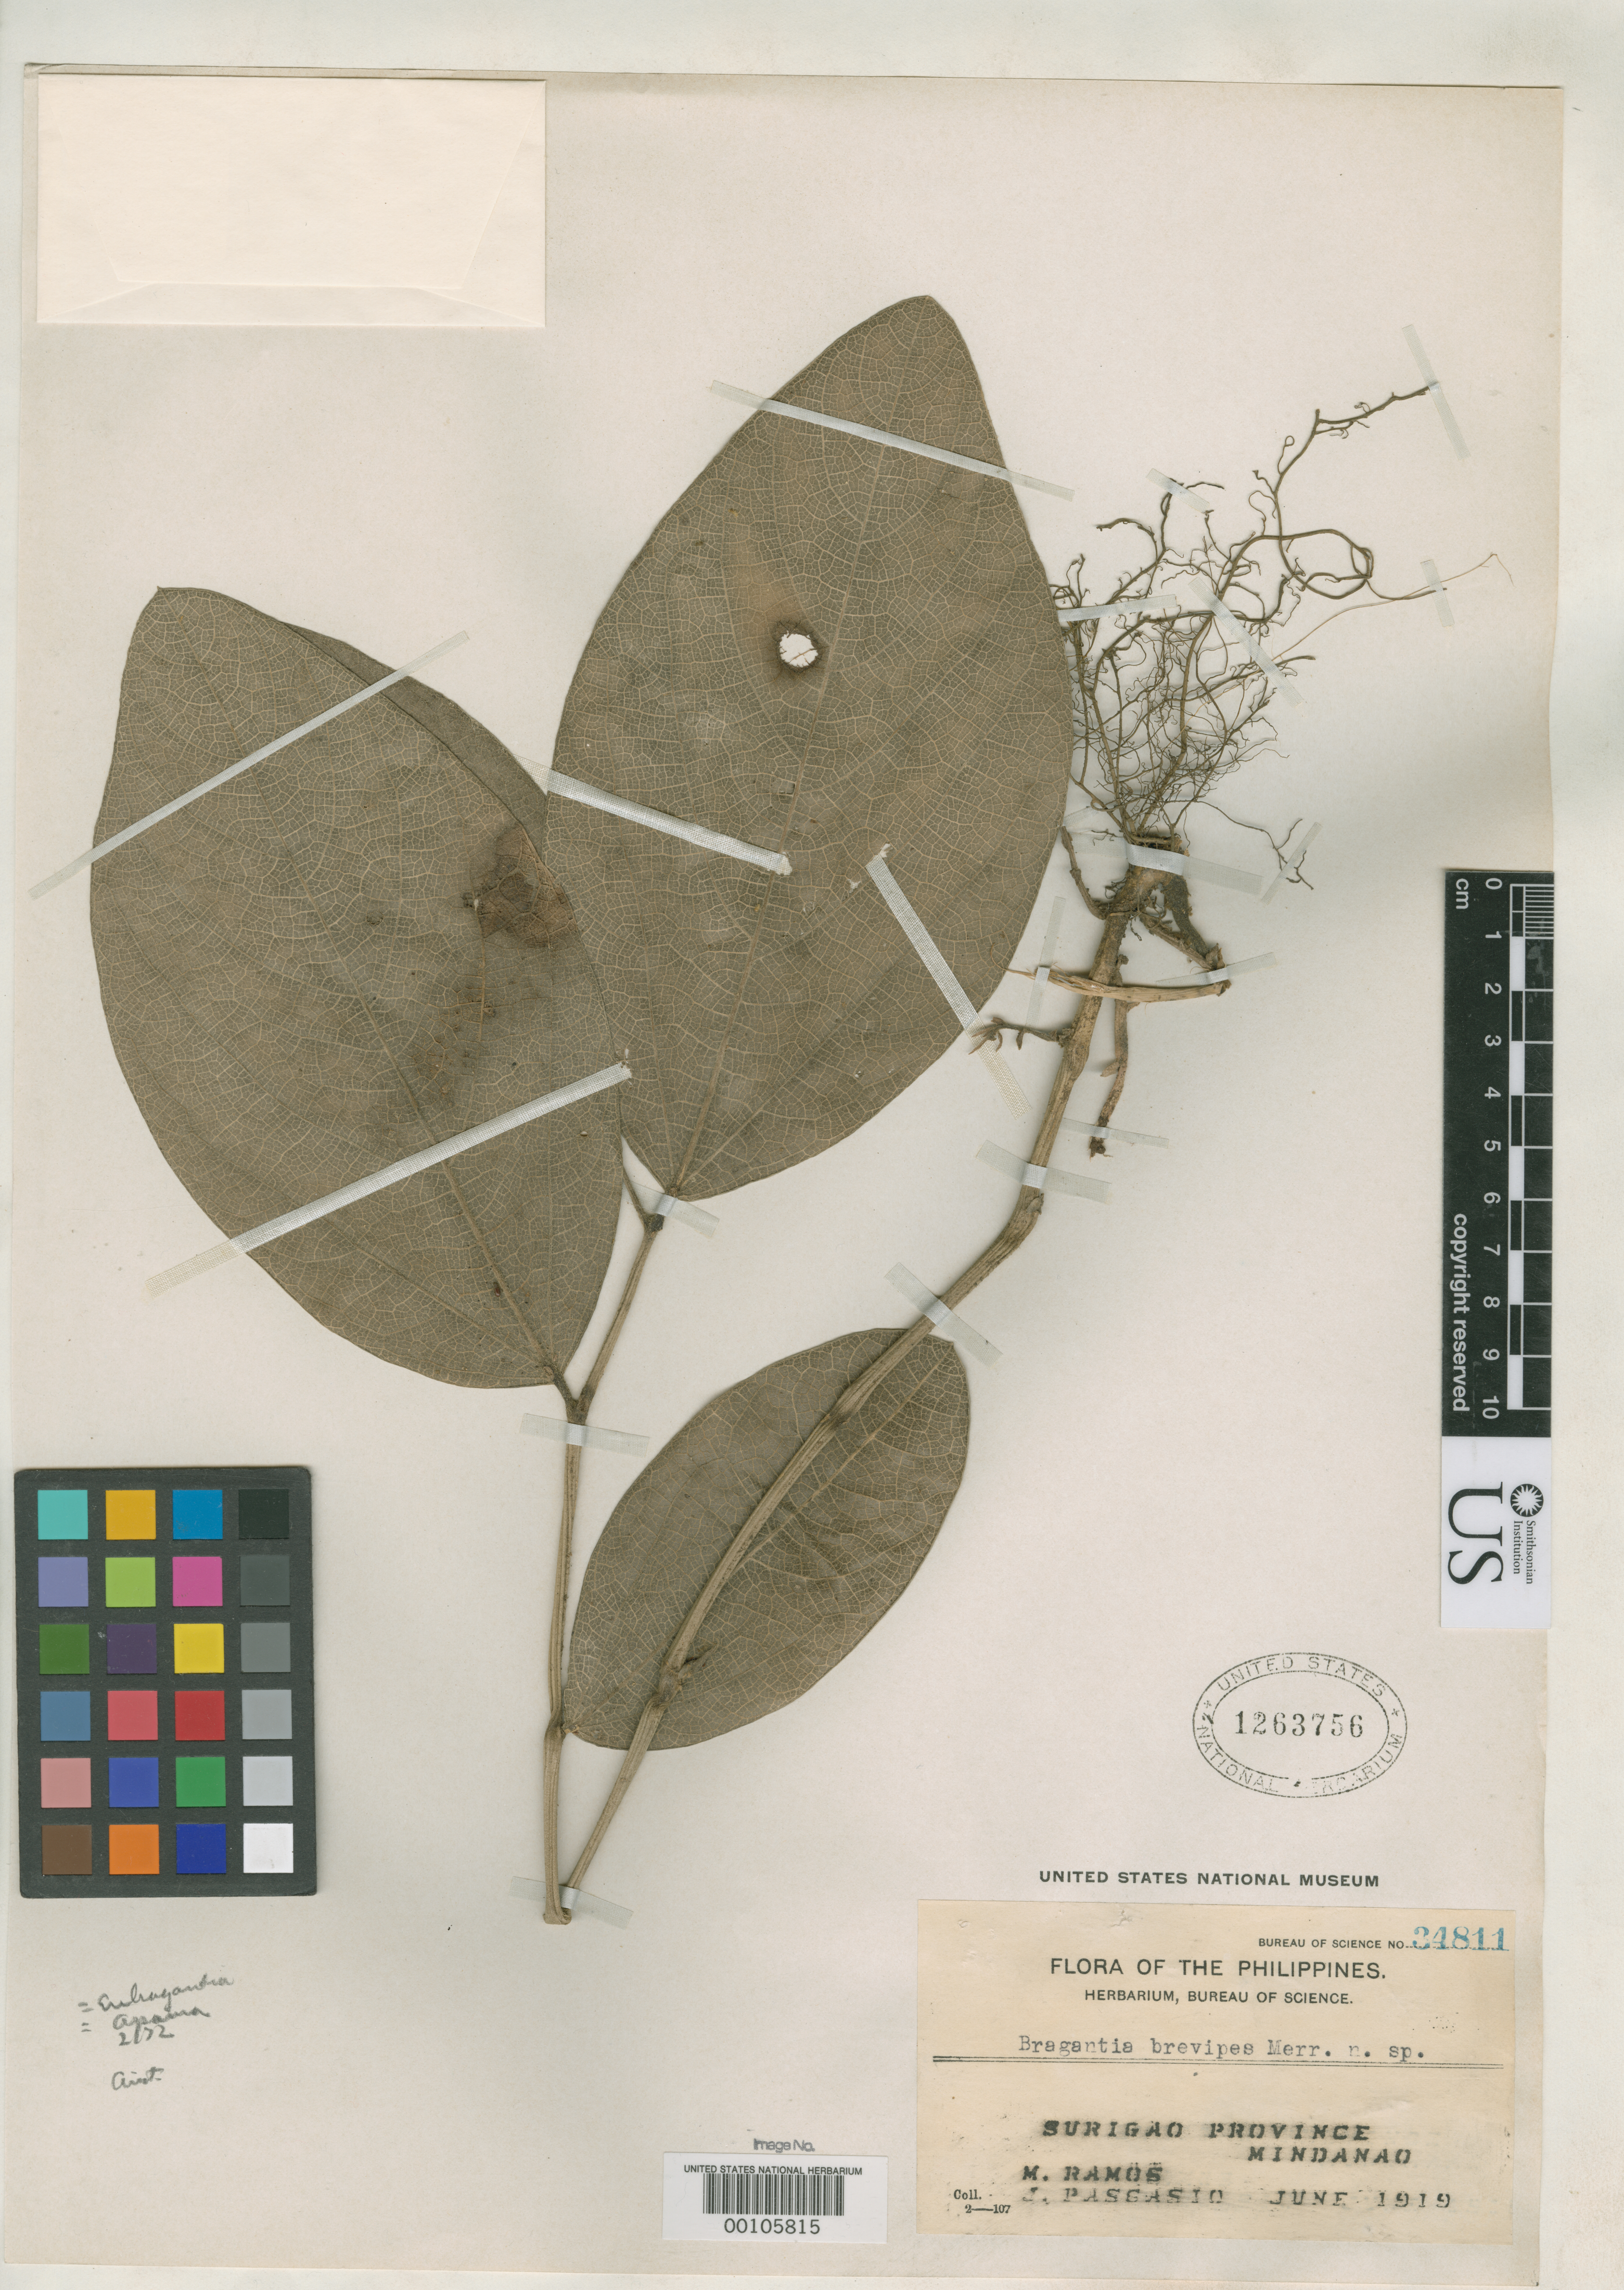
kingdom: Plantae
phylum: Tracheophyta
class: Magnoliopsida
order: Piperales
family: Aristolochiaceae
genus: Bragantia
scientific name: Bragantia brevipes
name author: Merr.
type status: Isotype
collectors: M. Ramos & J. Pascasio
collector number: Bur. Sci. 34811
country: Philippines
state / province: Caraga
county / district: Surigao del Norte / Surigao del Sur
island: Mindanao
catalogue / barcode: US 1263756